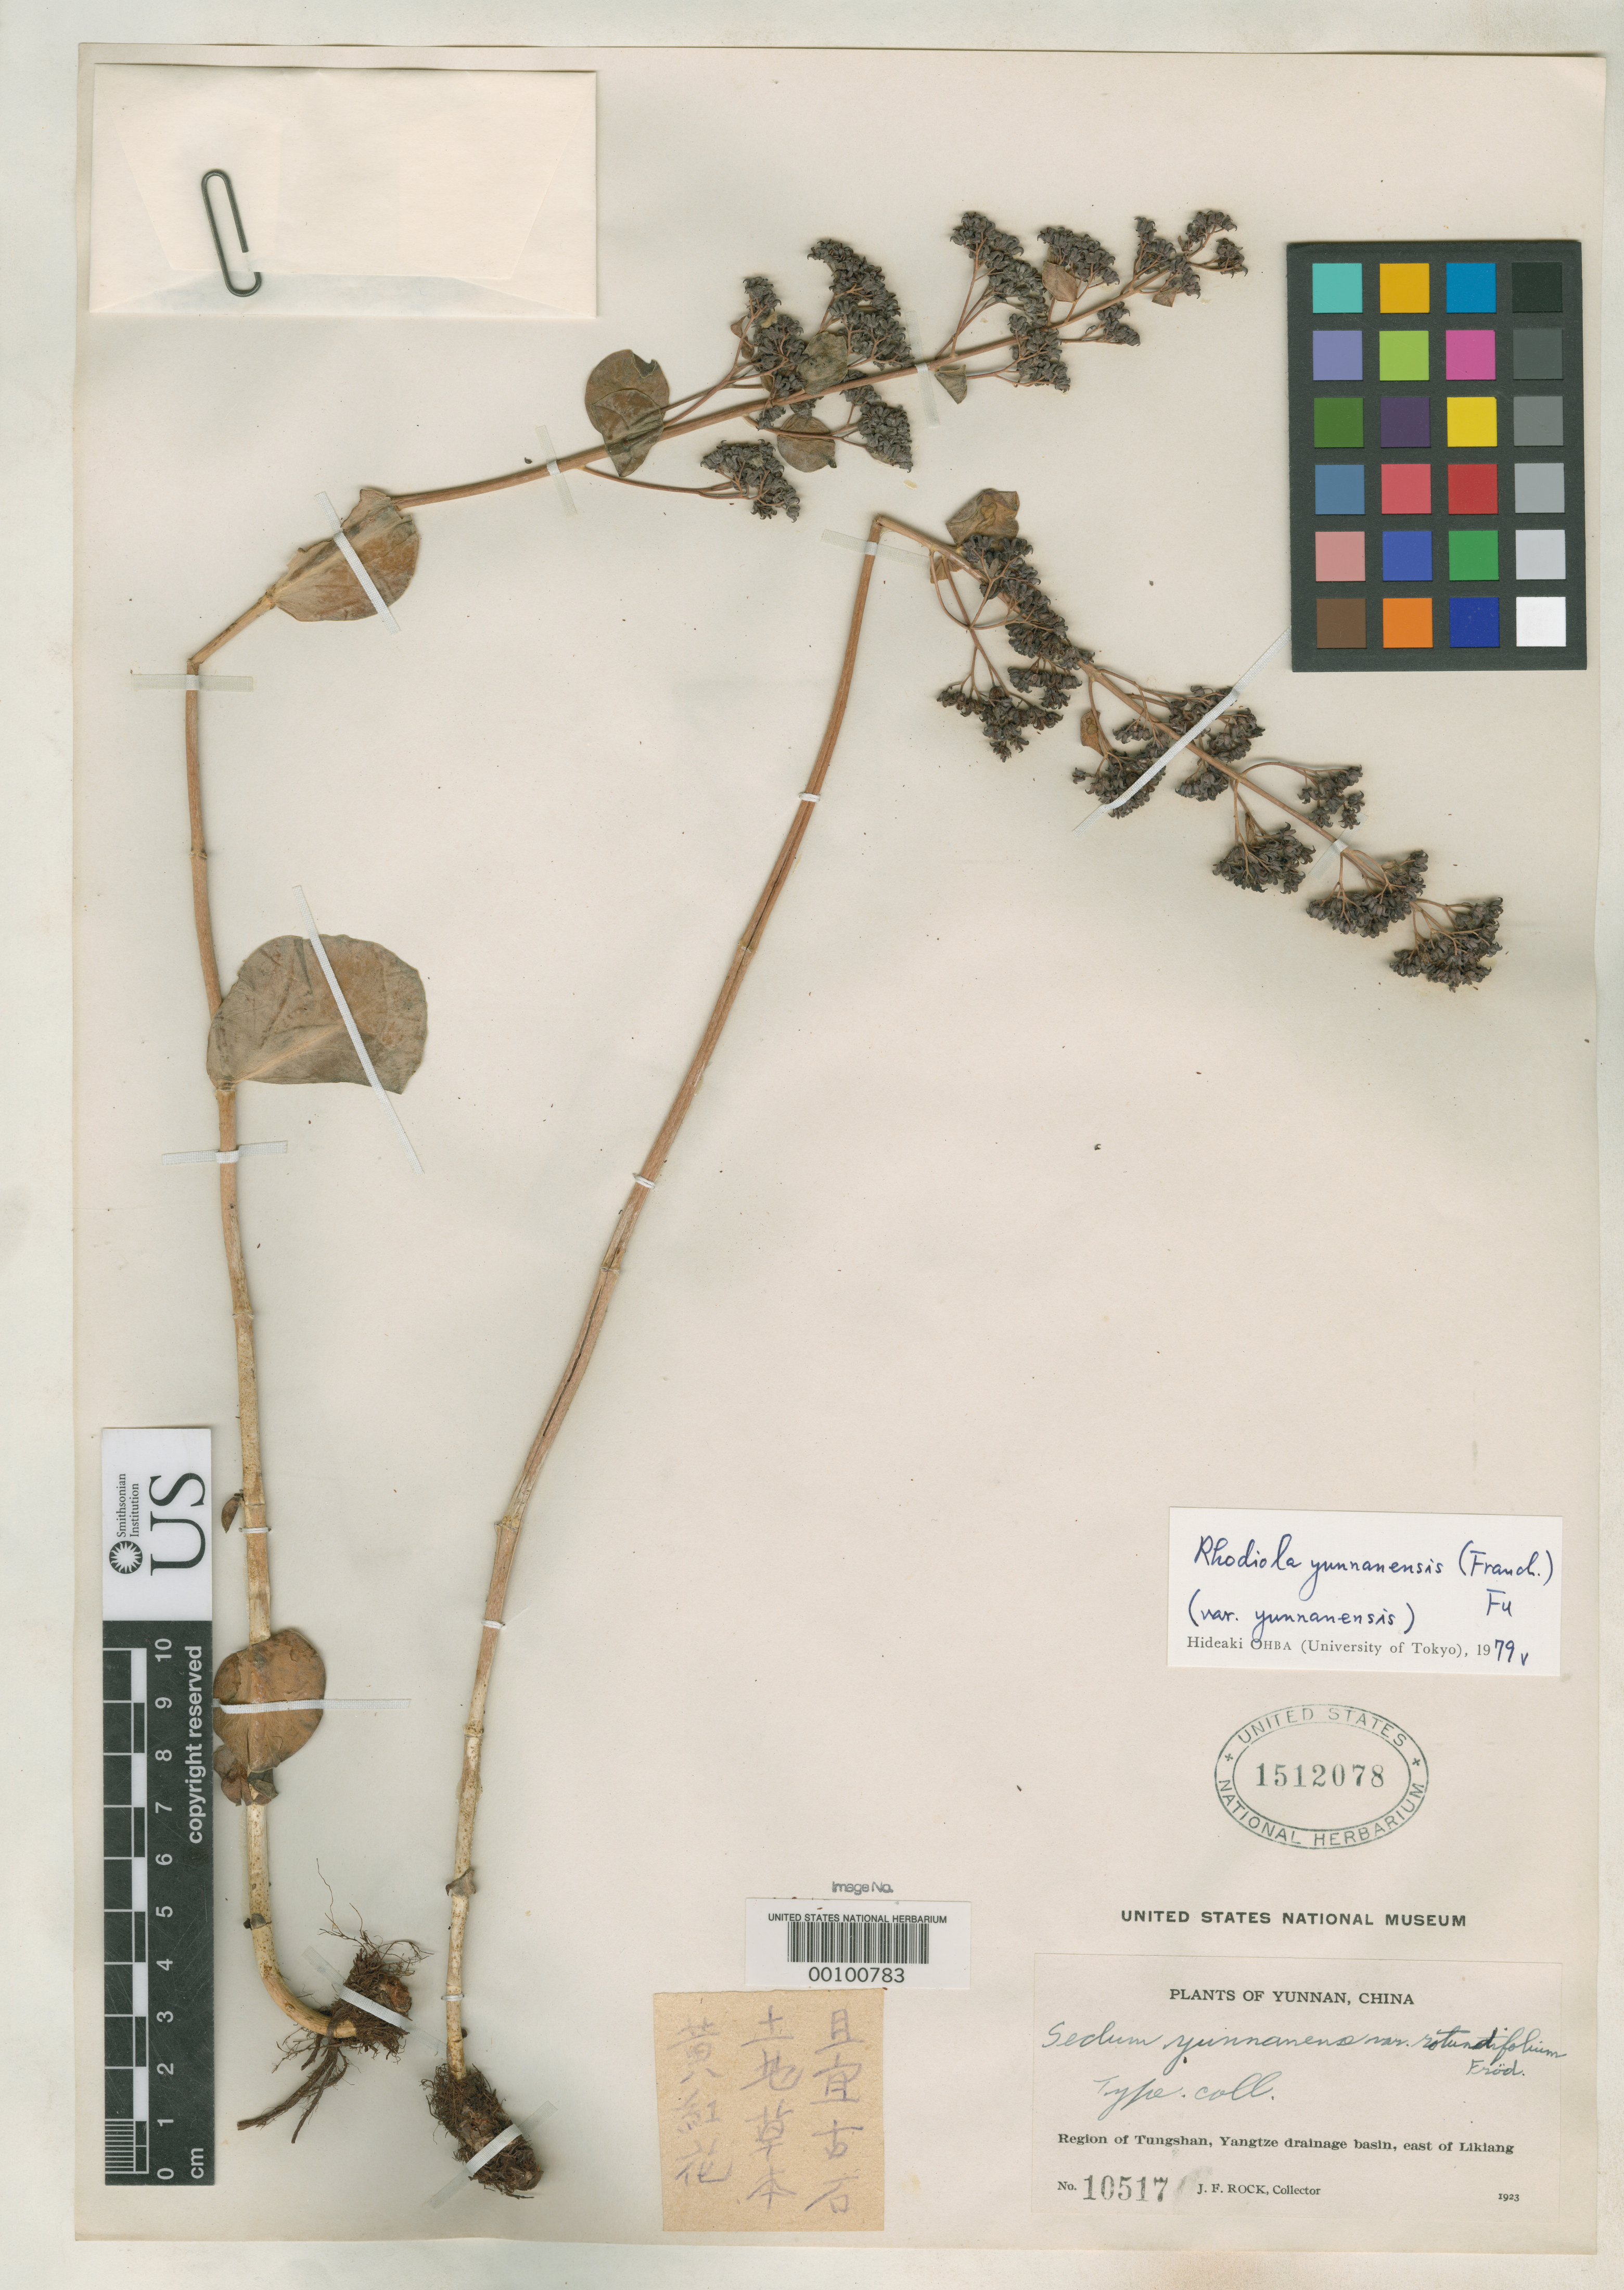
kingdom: Plantae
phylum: Tracheophyta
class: Magnoliopsida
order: Saxifragales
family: Crassulaceae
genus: Sedum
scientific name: Sedum yunnanense var. rotundifolium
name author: Fröd.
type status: Isotype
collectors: J. F. Rock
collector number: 10517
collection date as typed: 1923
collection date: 1923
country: China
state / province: Yunnan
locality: Tungshan, Yangtze drainage basin, east of Likiang.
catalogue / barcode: US 1512078